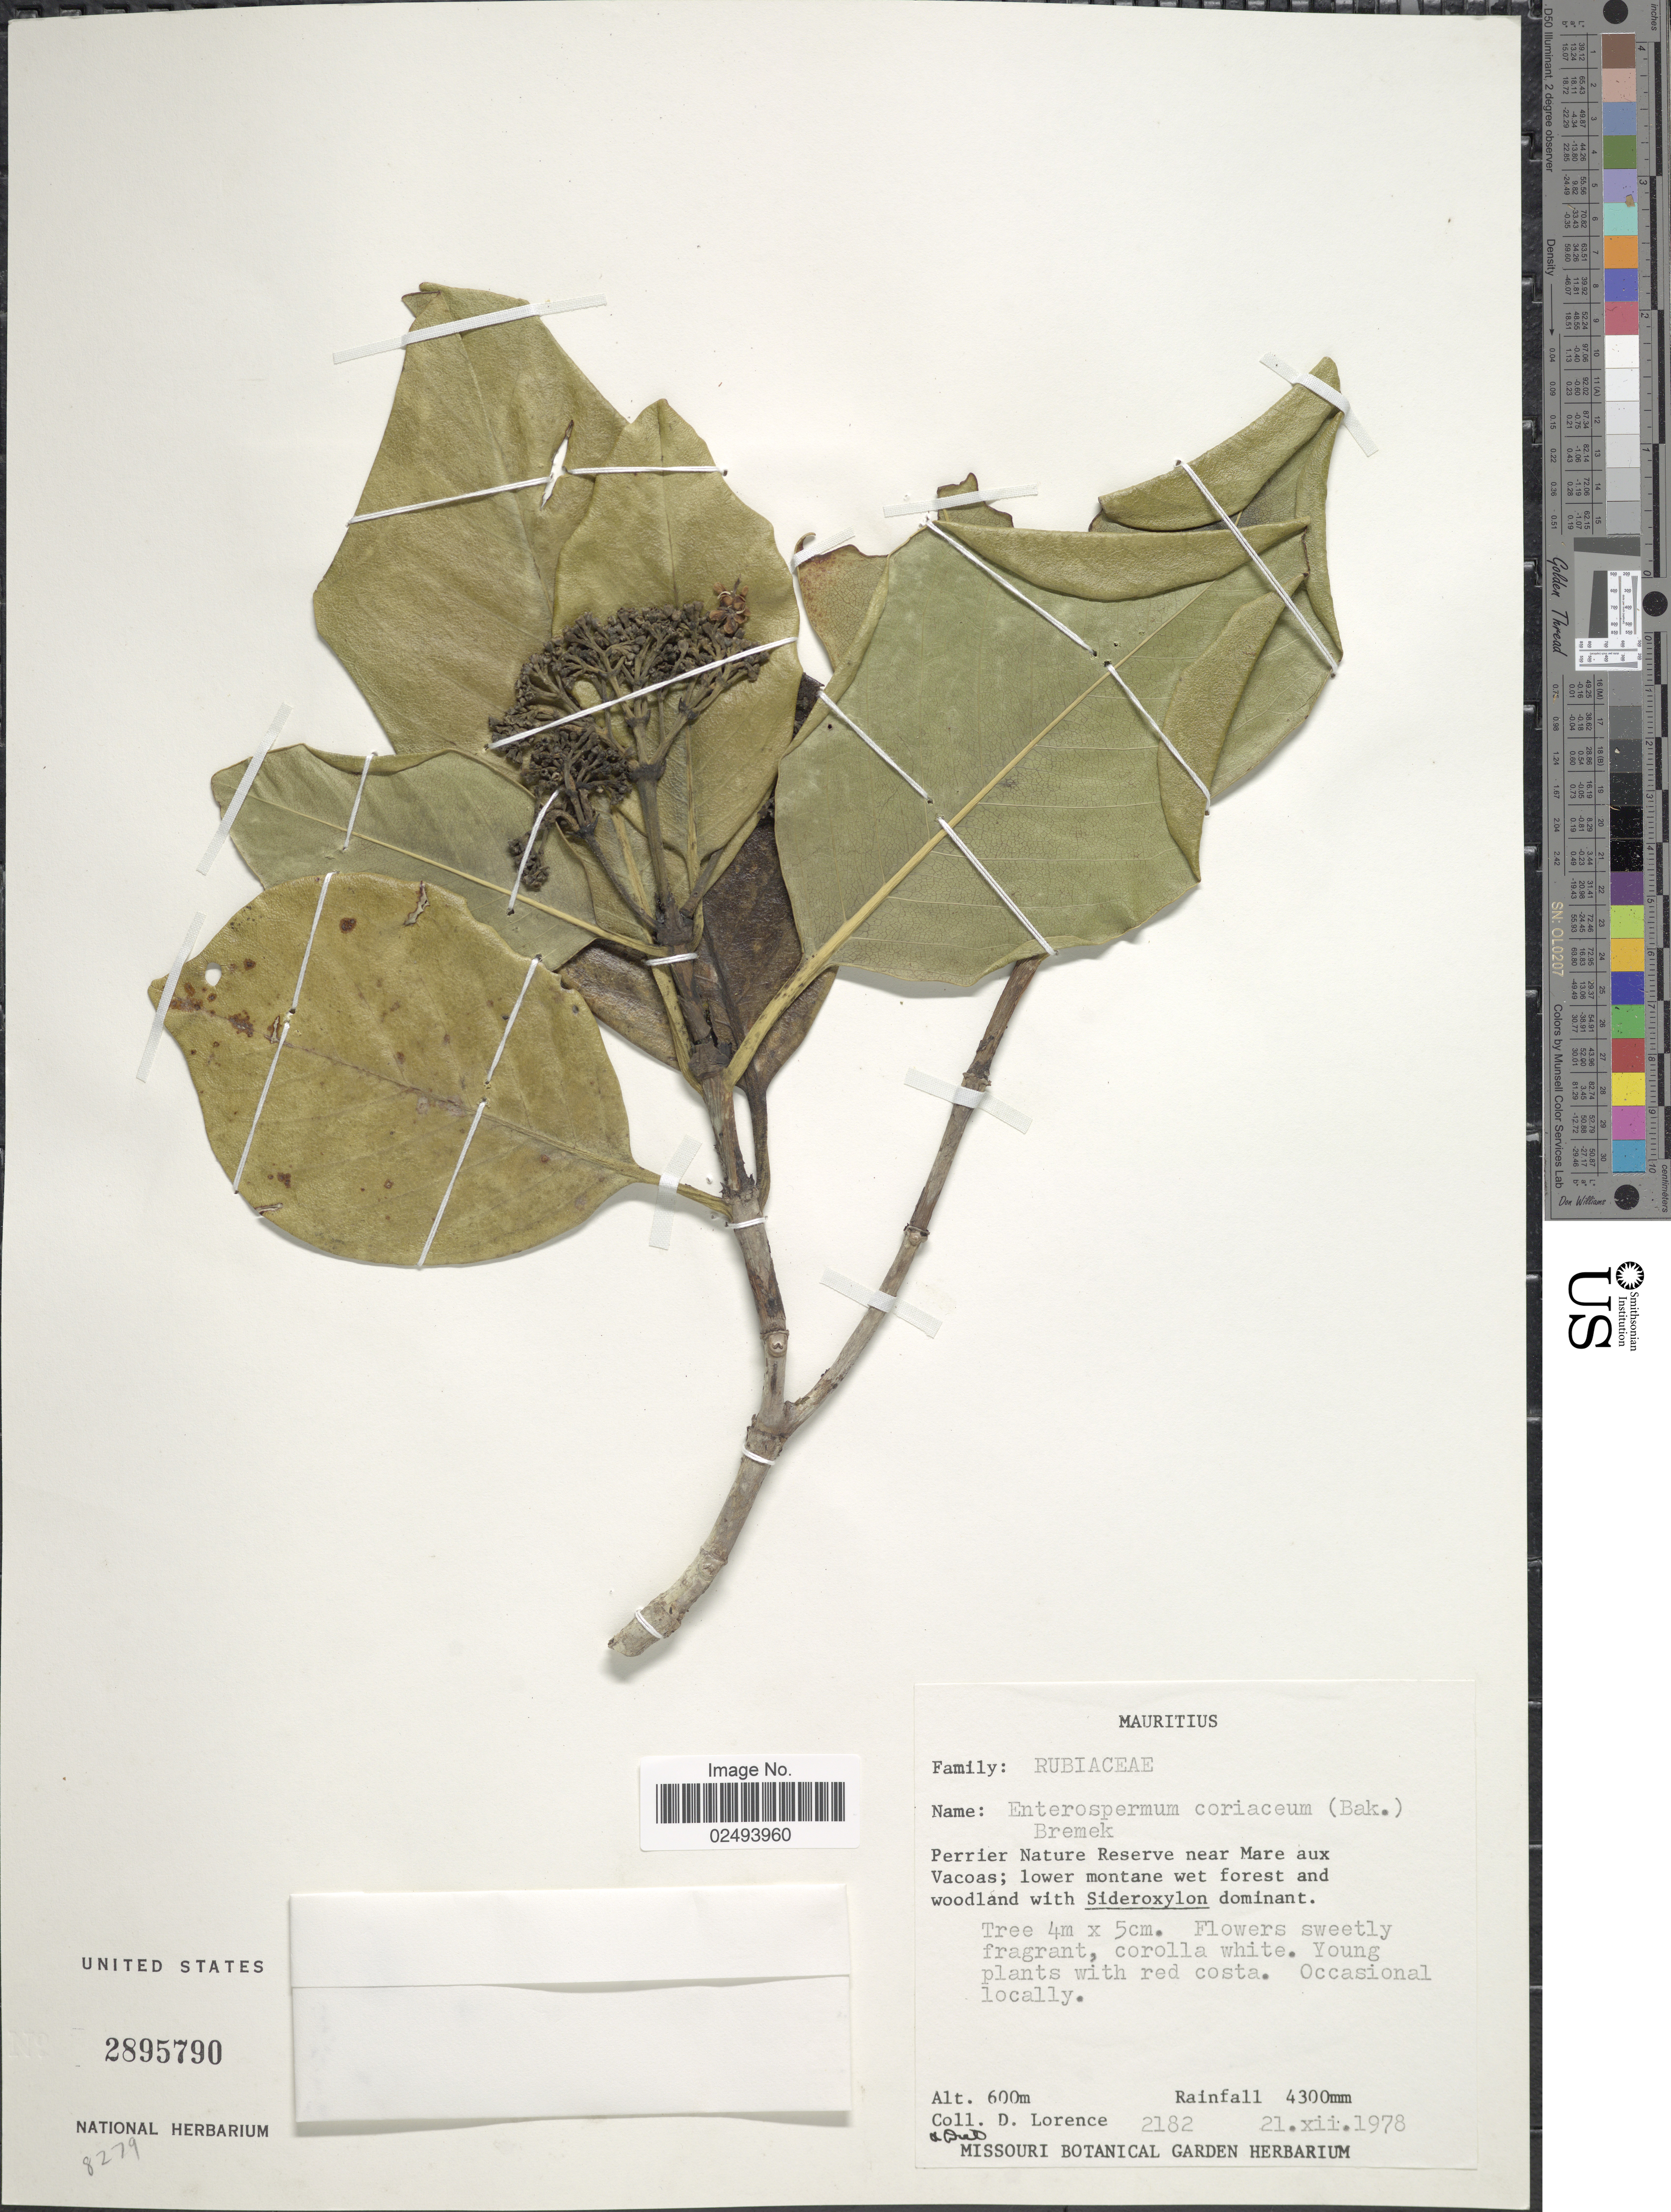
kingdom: Plantae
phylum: Tracheophyta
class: Magnoliopsida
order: Gentianales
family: Rubiaceae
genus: Enterospermum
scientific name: Enterospermum coriaceum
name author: (Baker) Bremek.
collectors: D. Lorence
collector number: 2182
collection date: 1978-12-21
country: Mauritius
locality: Perrier Nature Reserve near Mare aux Vacoas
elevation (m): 600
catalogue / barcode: US 2895790